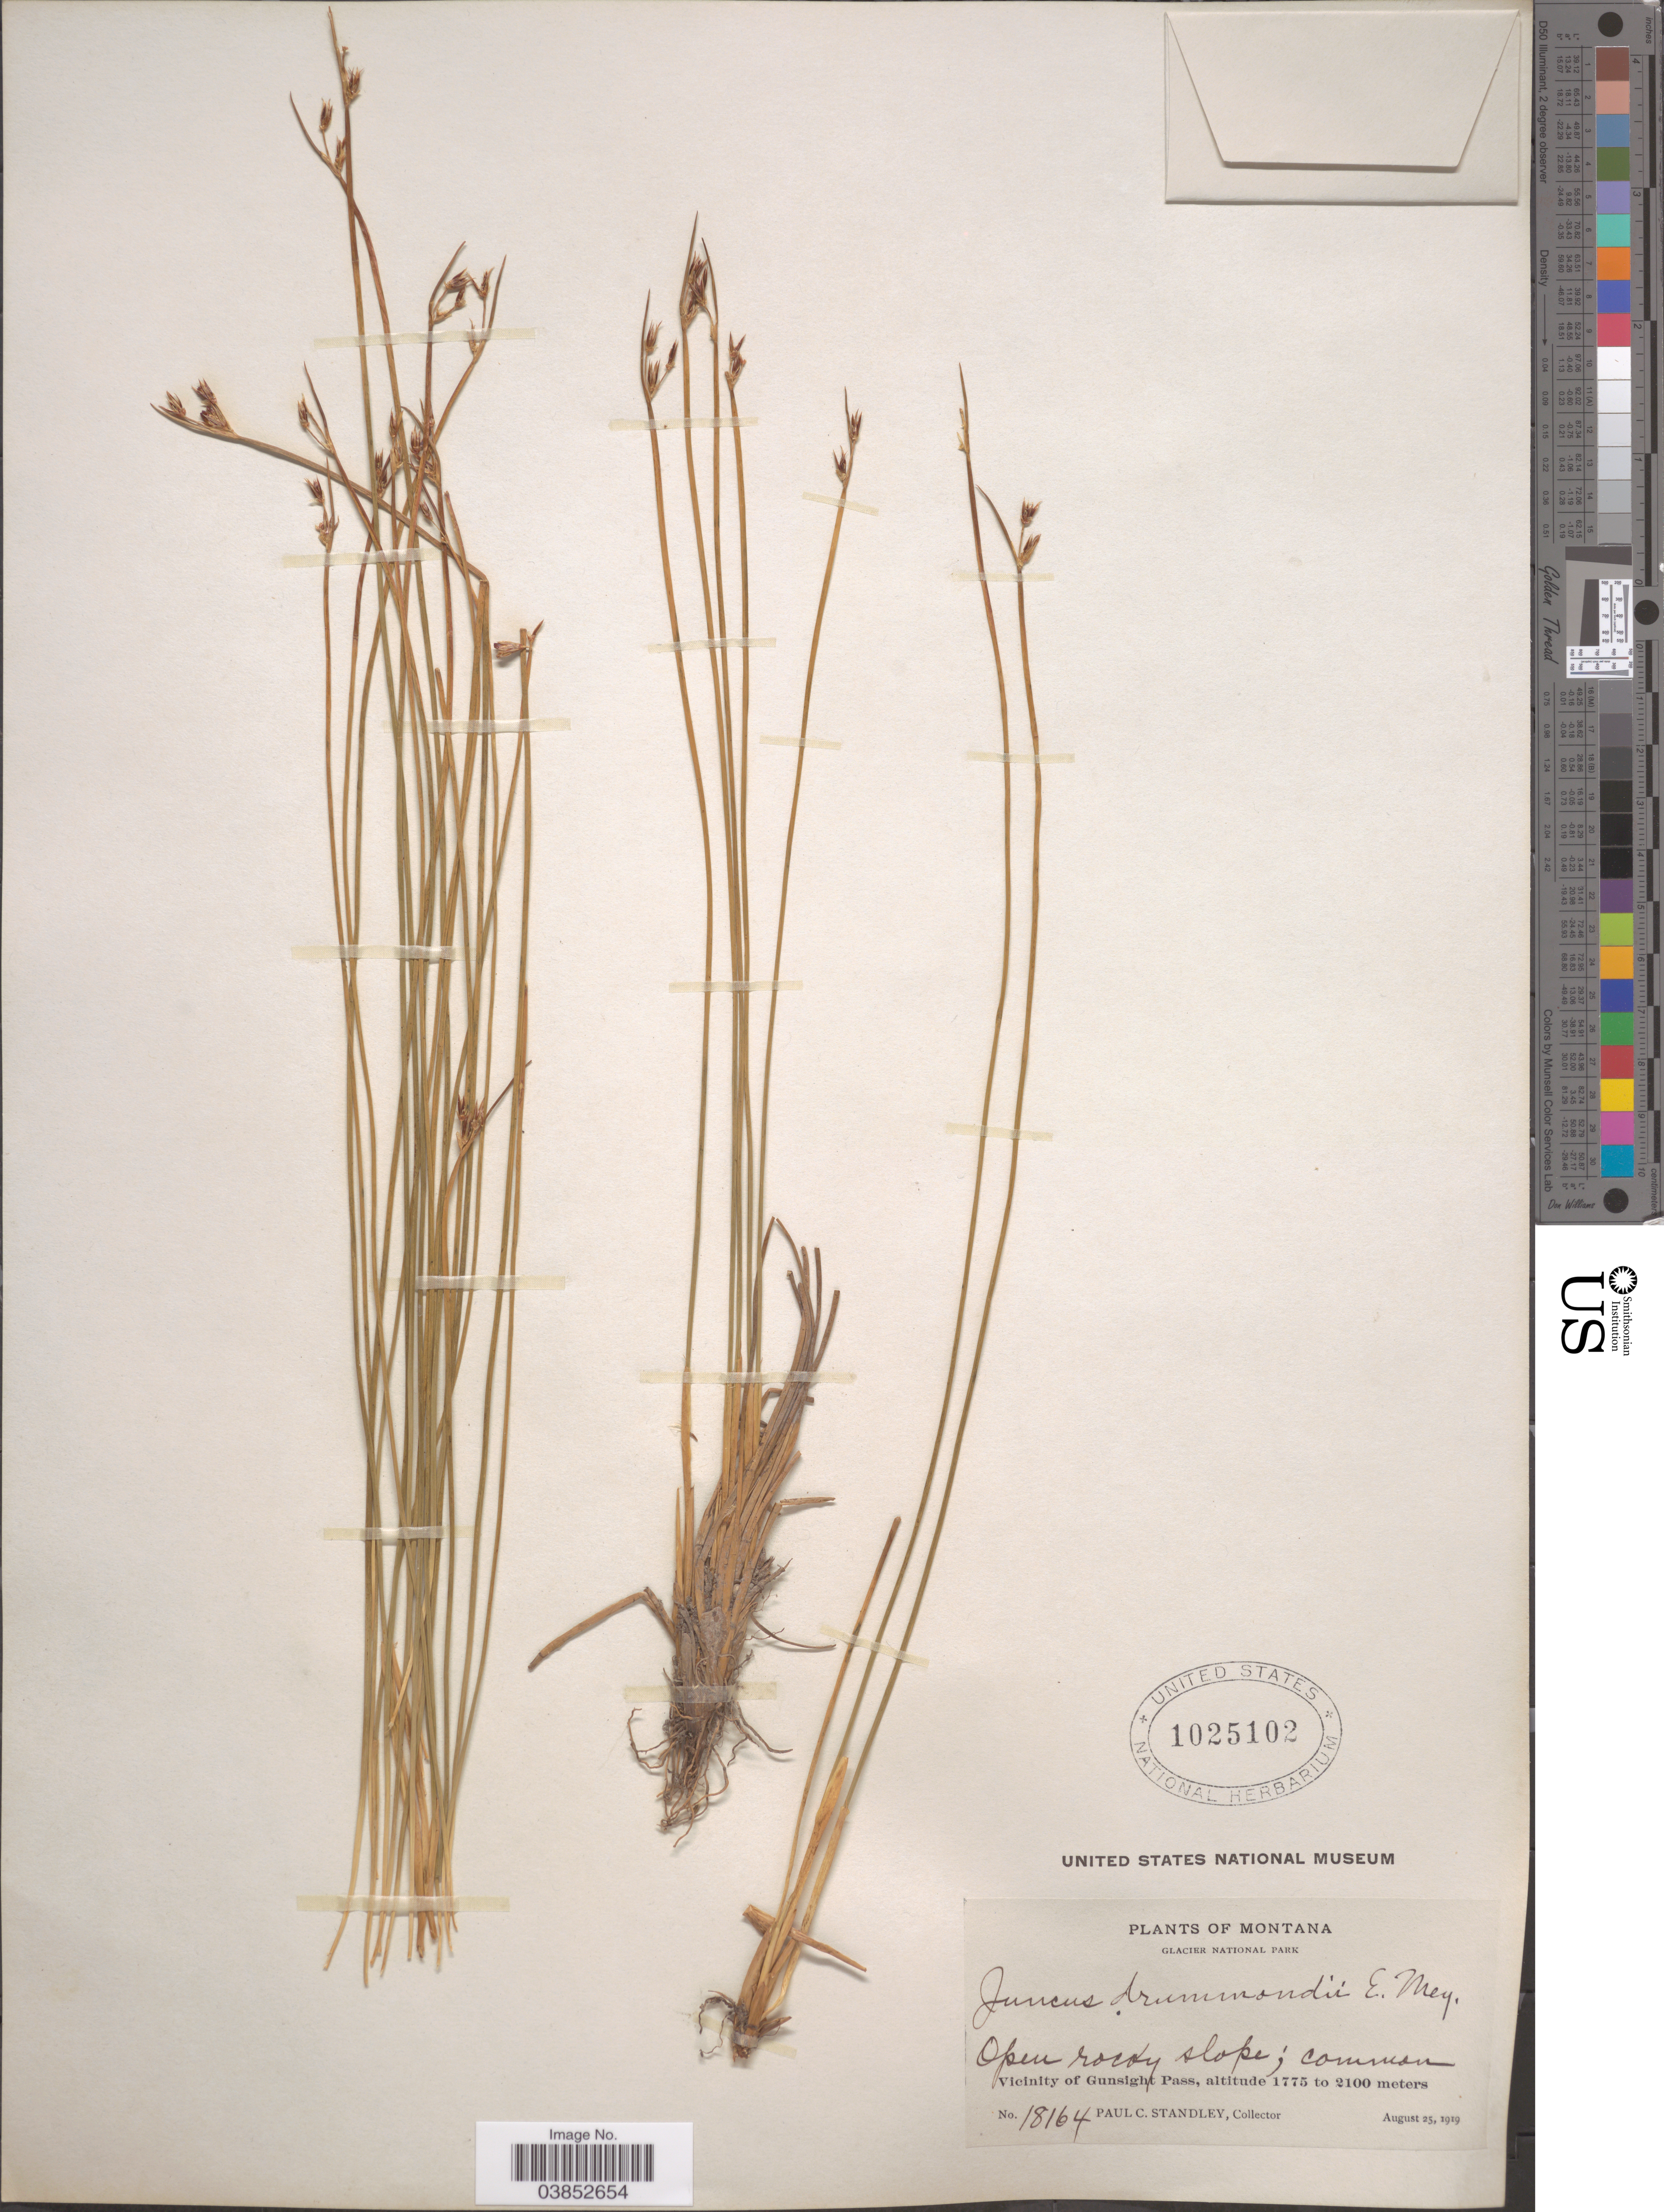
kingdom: Plantae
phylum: Tracheophyta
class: Liliopsida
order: Poales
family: Juncaceae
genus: Juncus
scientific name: Juncus drummondii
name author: E. Mey.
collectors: P. C. Standley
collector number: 18164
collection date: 1919-08-25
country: United States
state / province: Montana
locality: Glacier National Park. Vicinity of Gunsight Pass.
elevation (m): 1775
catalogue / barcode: US 1025102